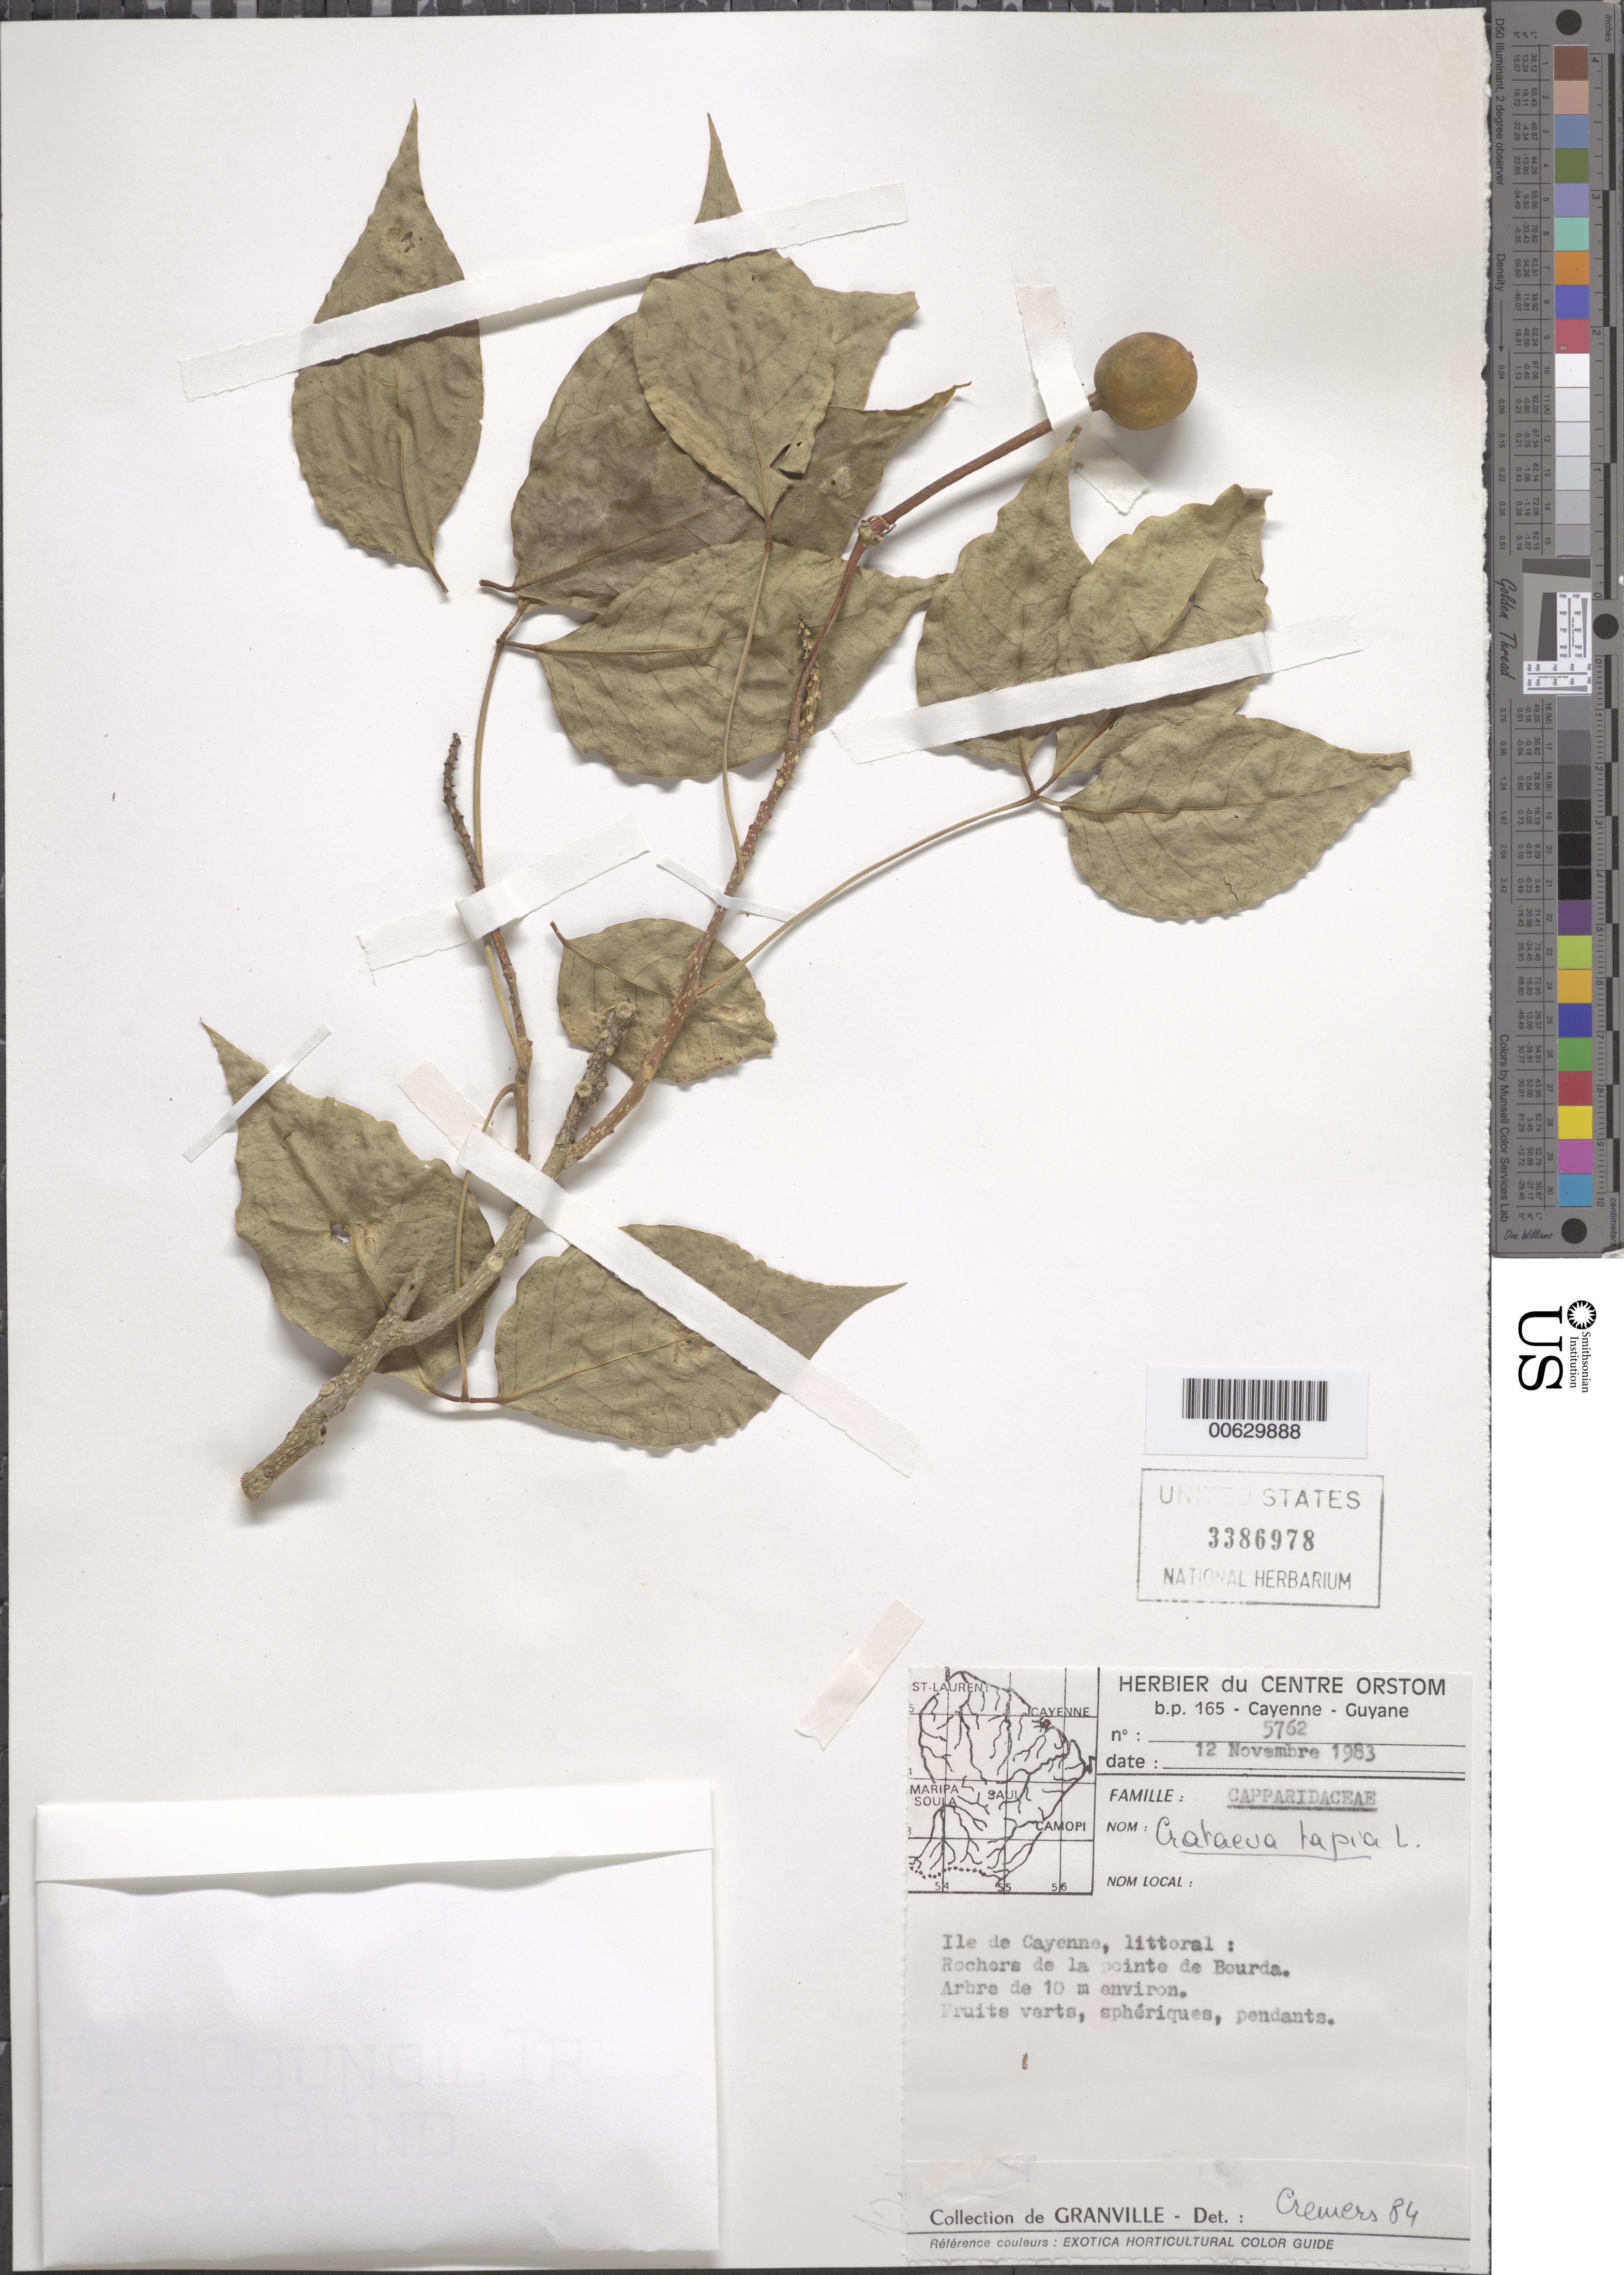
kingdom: Plantae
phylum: Tracheophyta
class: Magnoliopsida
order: Brassicales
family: Capparaceae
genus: Crateva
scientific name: Crateva tapia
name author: L.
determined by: DeFilipps, R. A.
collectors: J.-J. de Granville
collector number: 5762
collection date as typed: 12-Nov-83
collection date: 1983-11-12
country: French Guiana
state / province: Cayenne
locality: Cayenne, littoral de l'Ile, point de Bourda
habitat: Rocks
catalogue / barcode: US 3386978